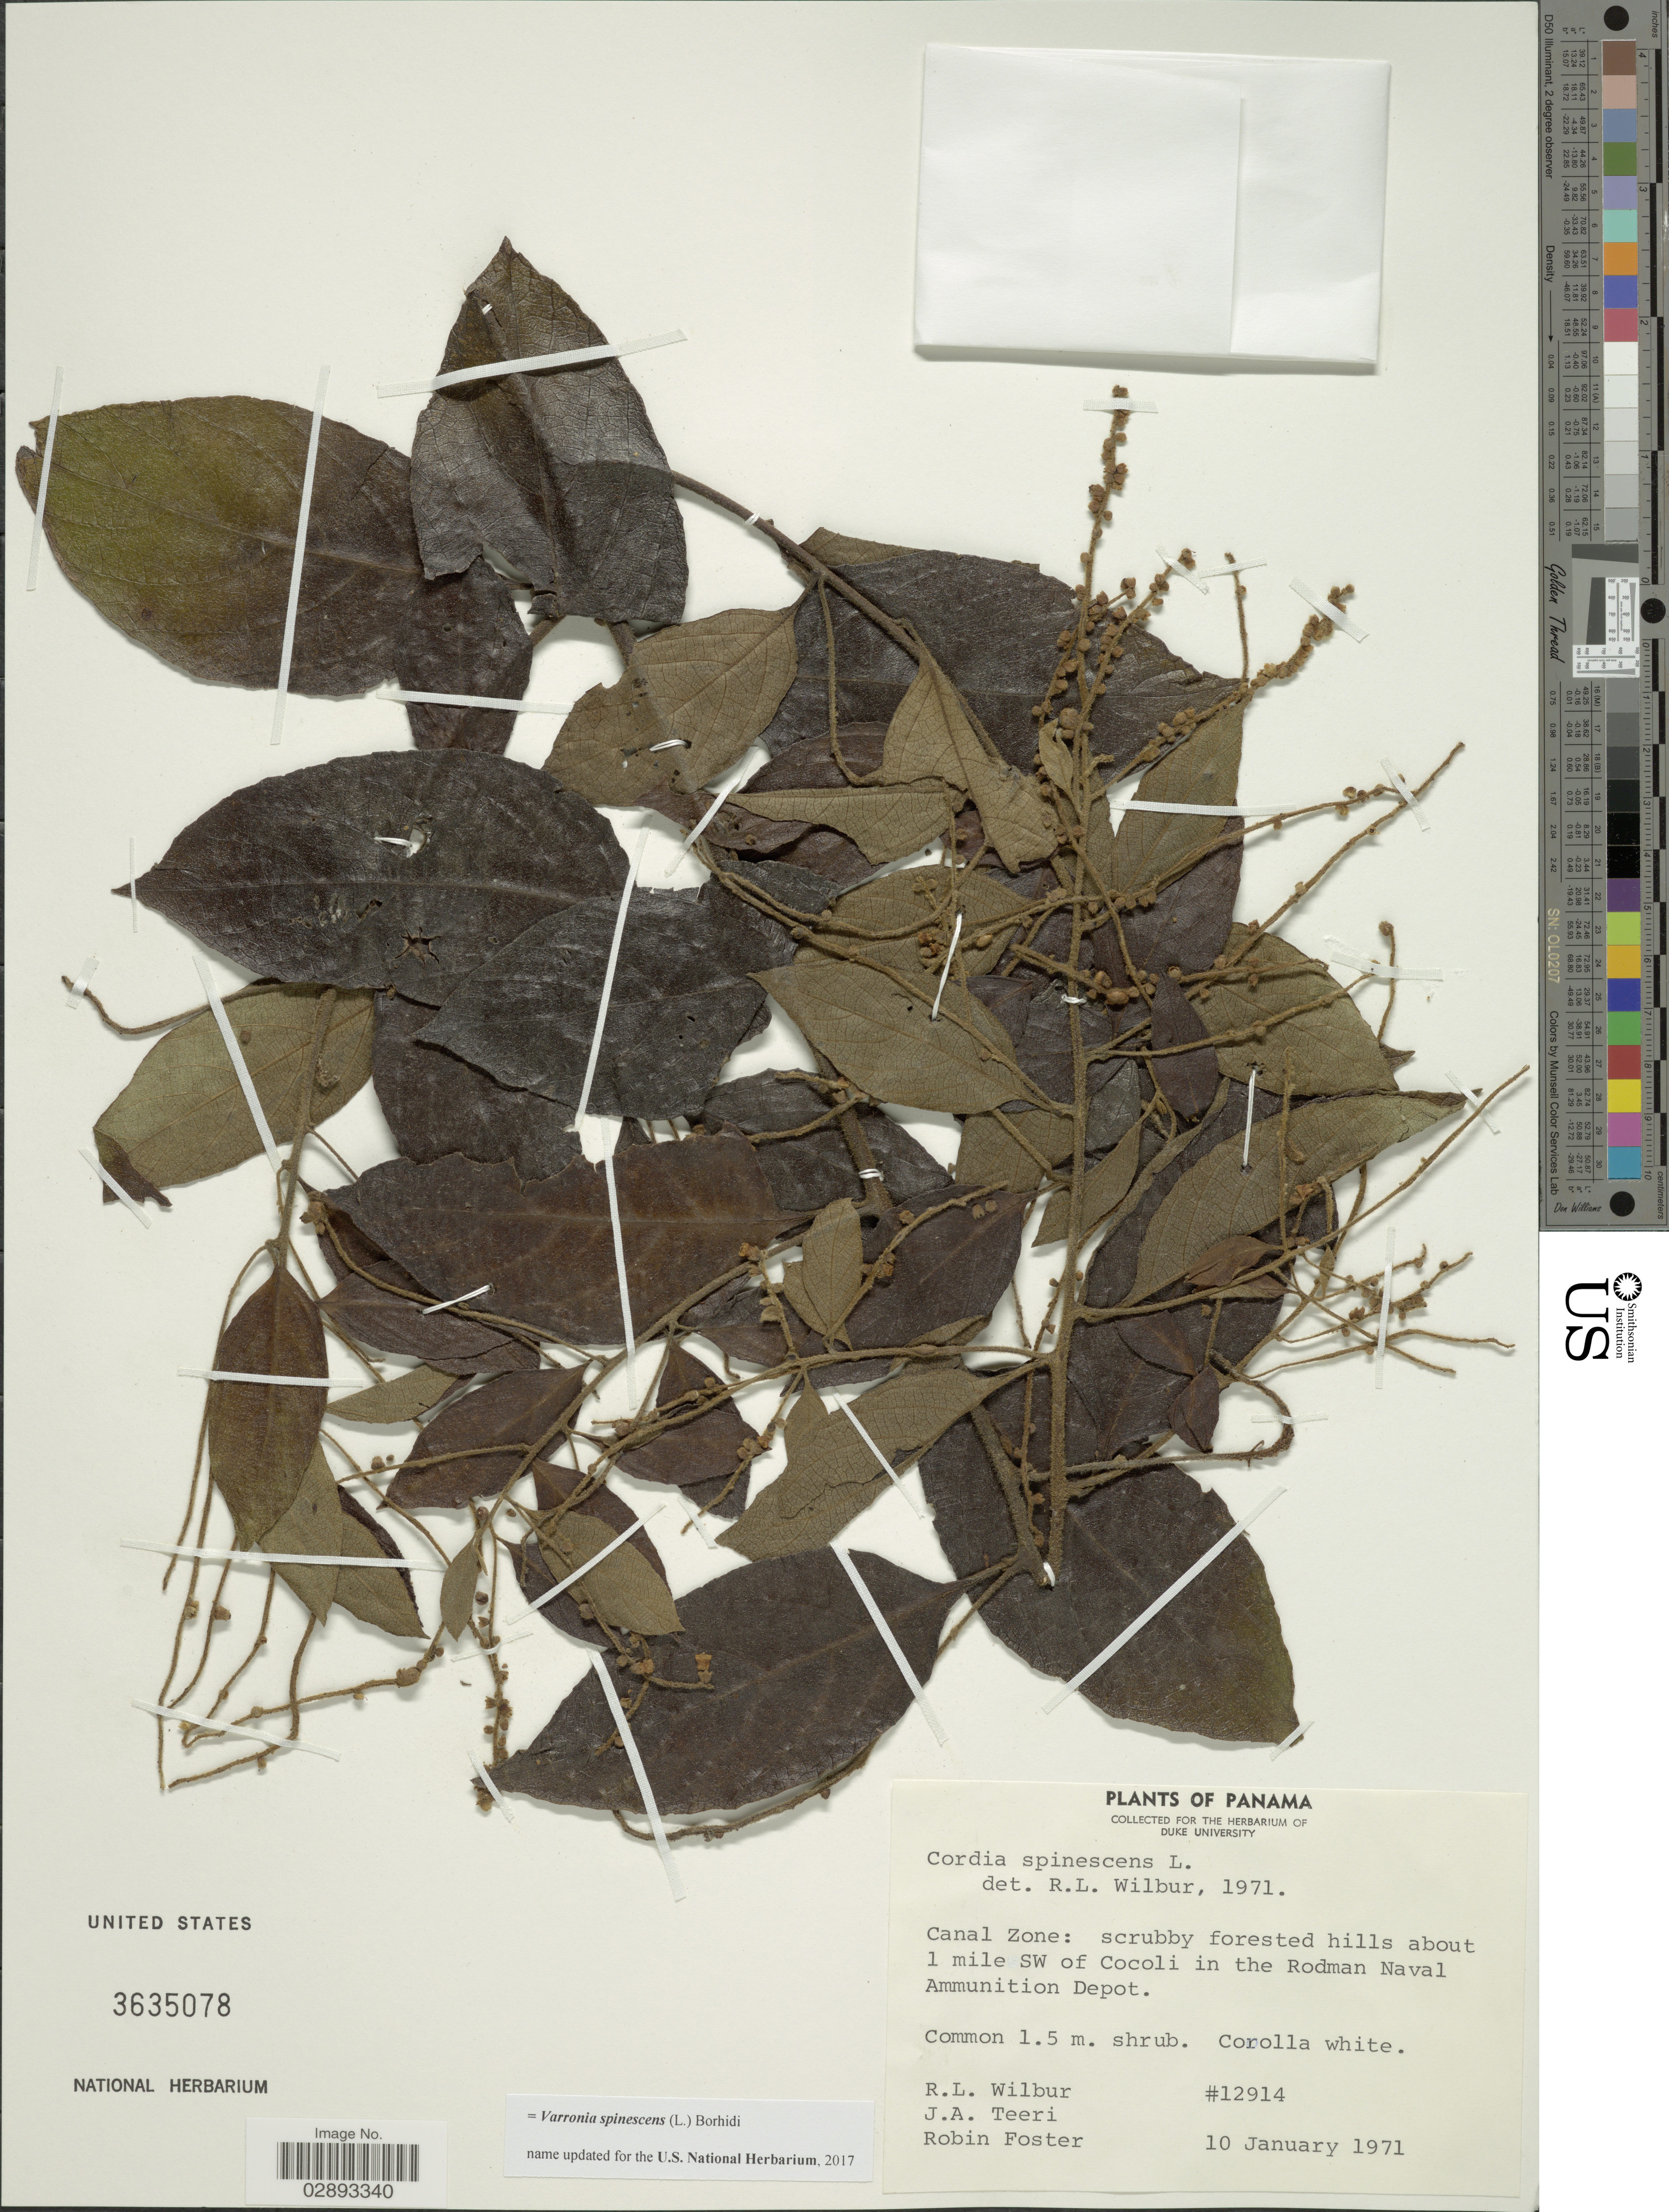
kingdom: Plantae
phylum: Tracheophyta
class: Magnoliopsida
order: Boraginales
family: Cordiaceae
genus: Varronia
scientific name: Varronia spinescens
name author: (L.) Borhidi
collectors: R. L. Wilbur, J. Teeri & R. B. Foster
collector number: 12914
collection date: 1971-01-10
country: Panama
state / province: Panamá Oeste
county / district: Canal Zone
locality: scrubby forested hills about 1 mile SW of Cocoli in the Rodman Naval Amunnition Depot.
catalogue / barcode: US 3635078